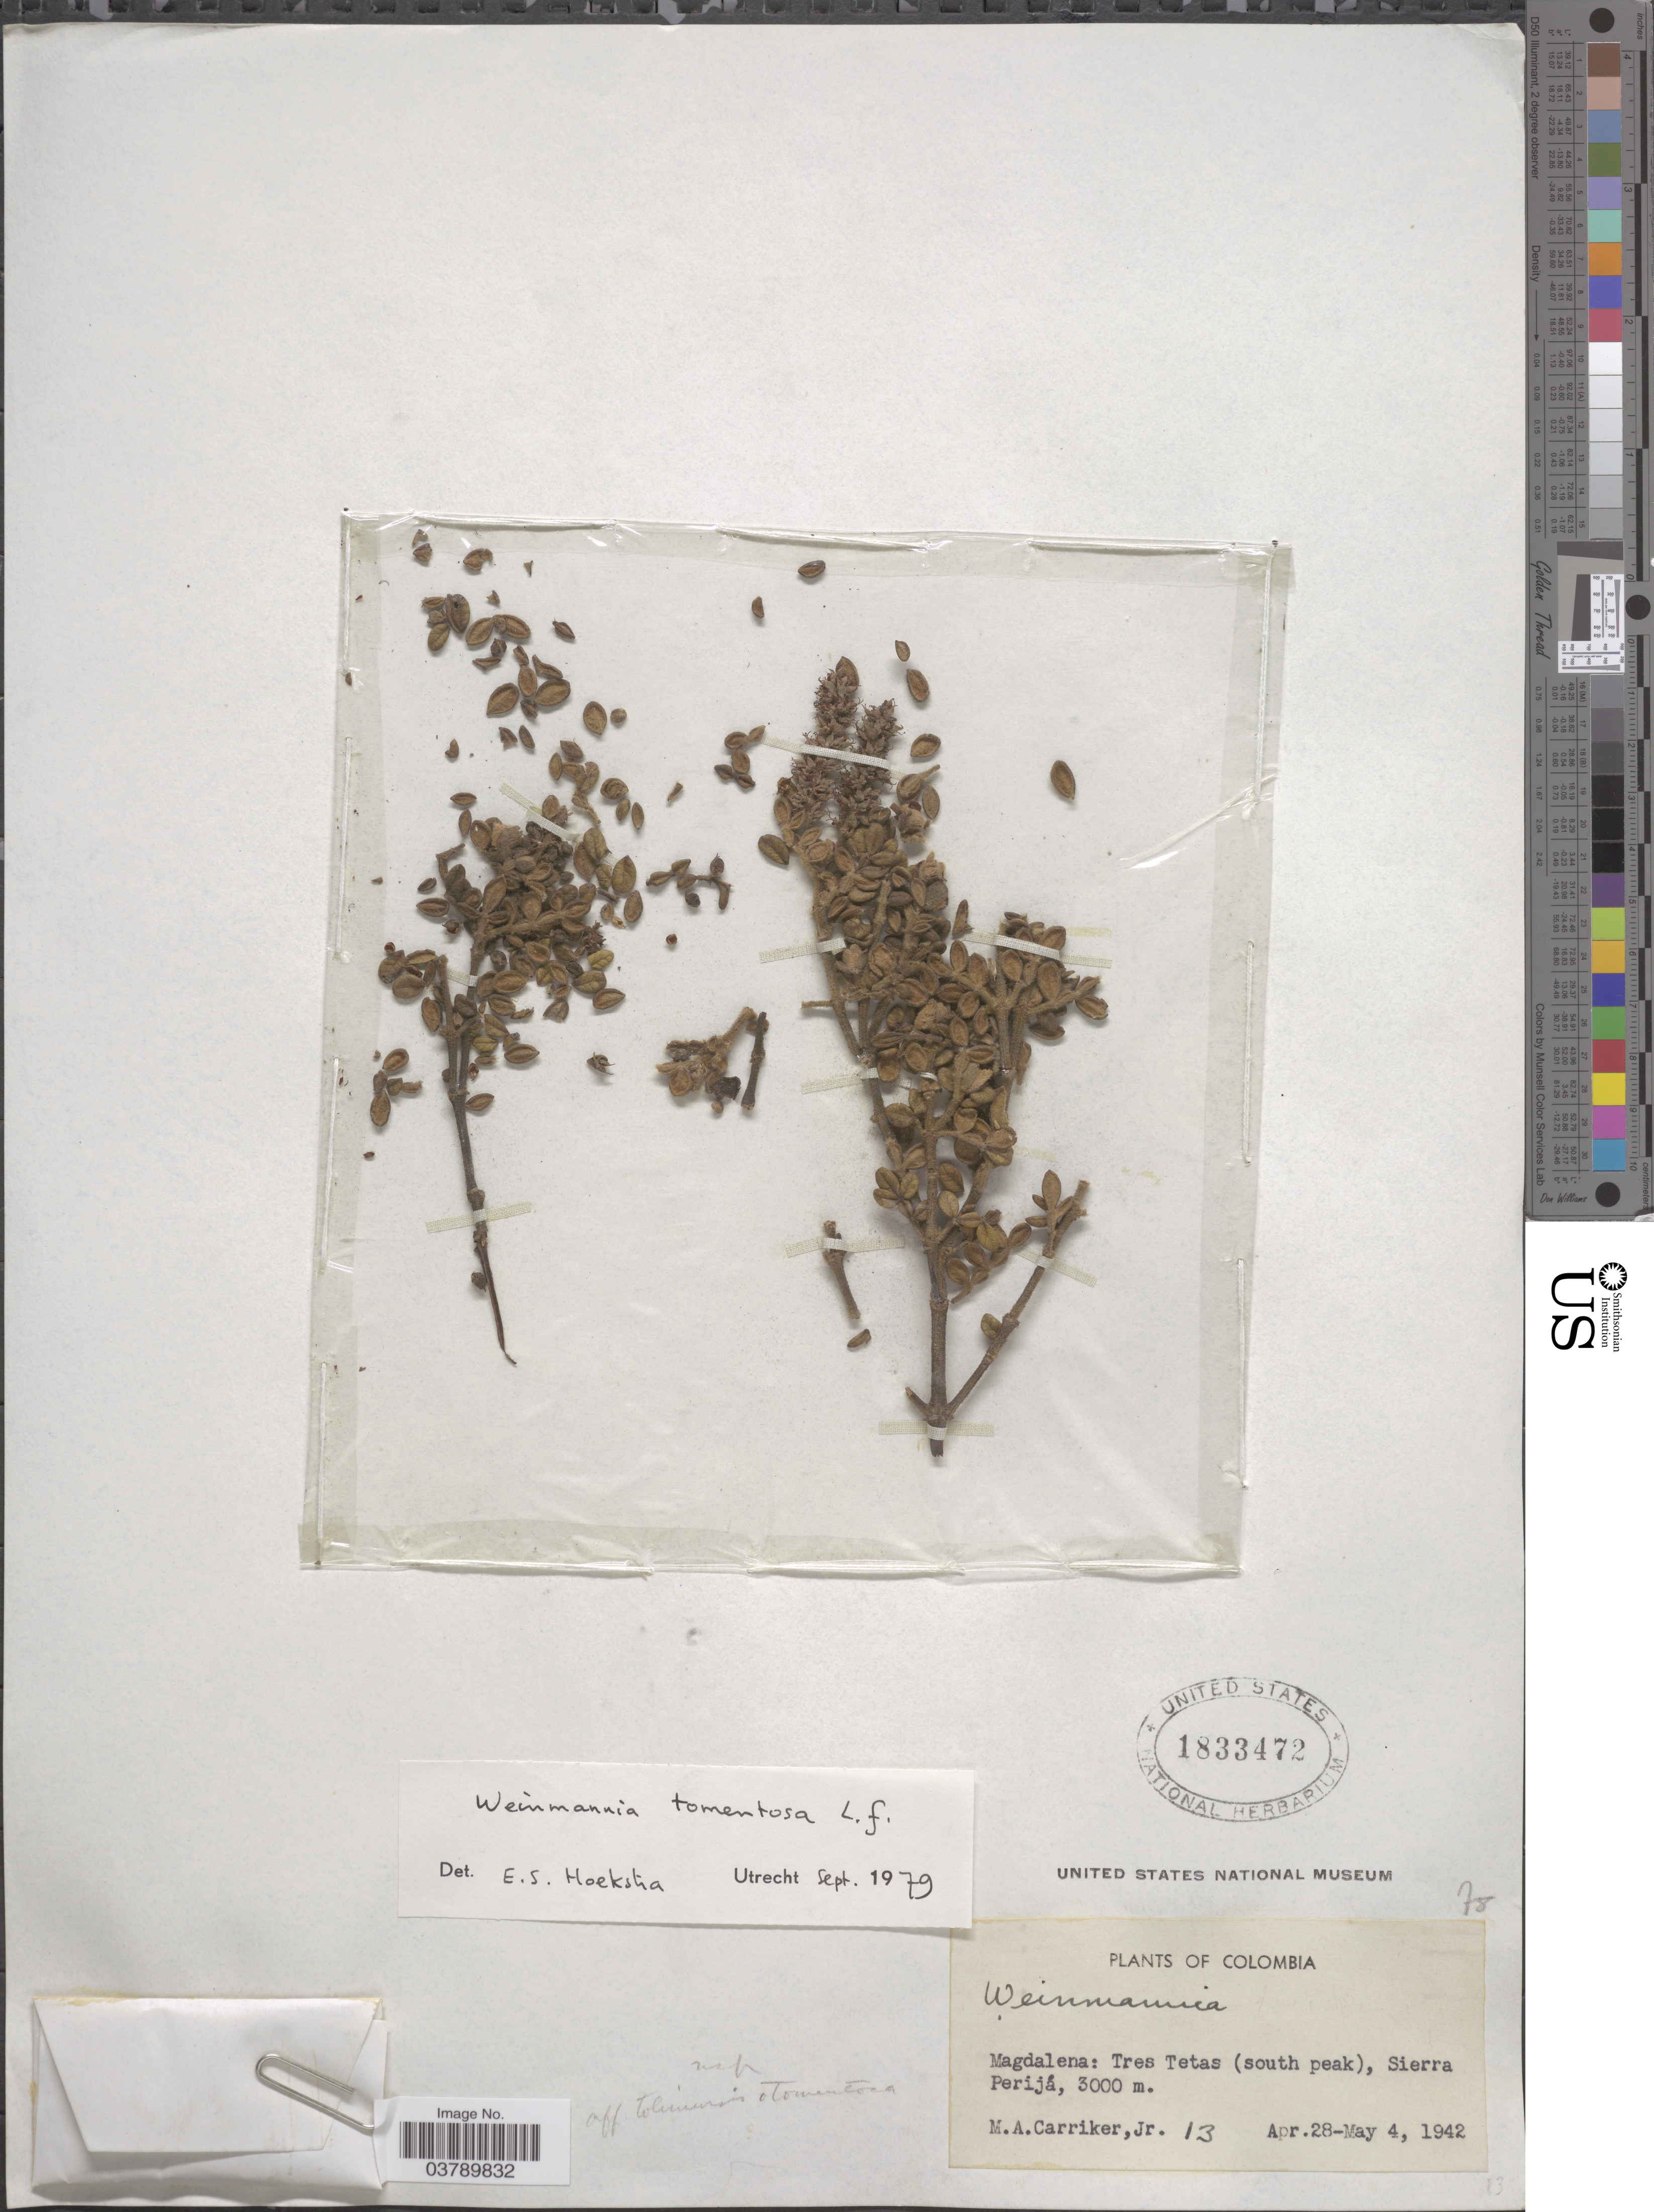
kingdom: Plantae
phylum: Tracheophyta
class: Magnoliopsida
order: Oxalidales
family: Cunoniaceae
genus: Weinmannia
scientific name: Weinmannia tomentosa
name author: L.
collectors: M. A. Carriker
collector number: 13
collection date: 1942-04-28/1942-05-04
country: Colombia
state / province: Magdalena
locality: Tres Tetas (south peak), Sierra Perijá.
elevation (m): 3000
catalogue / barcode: US 1833472